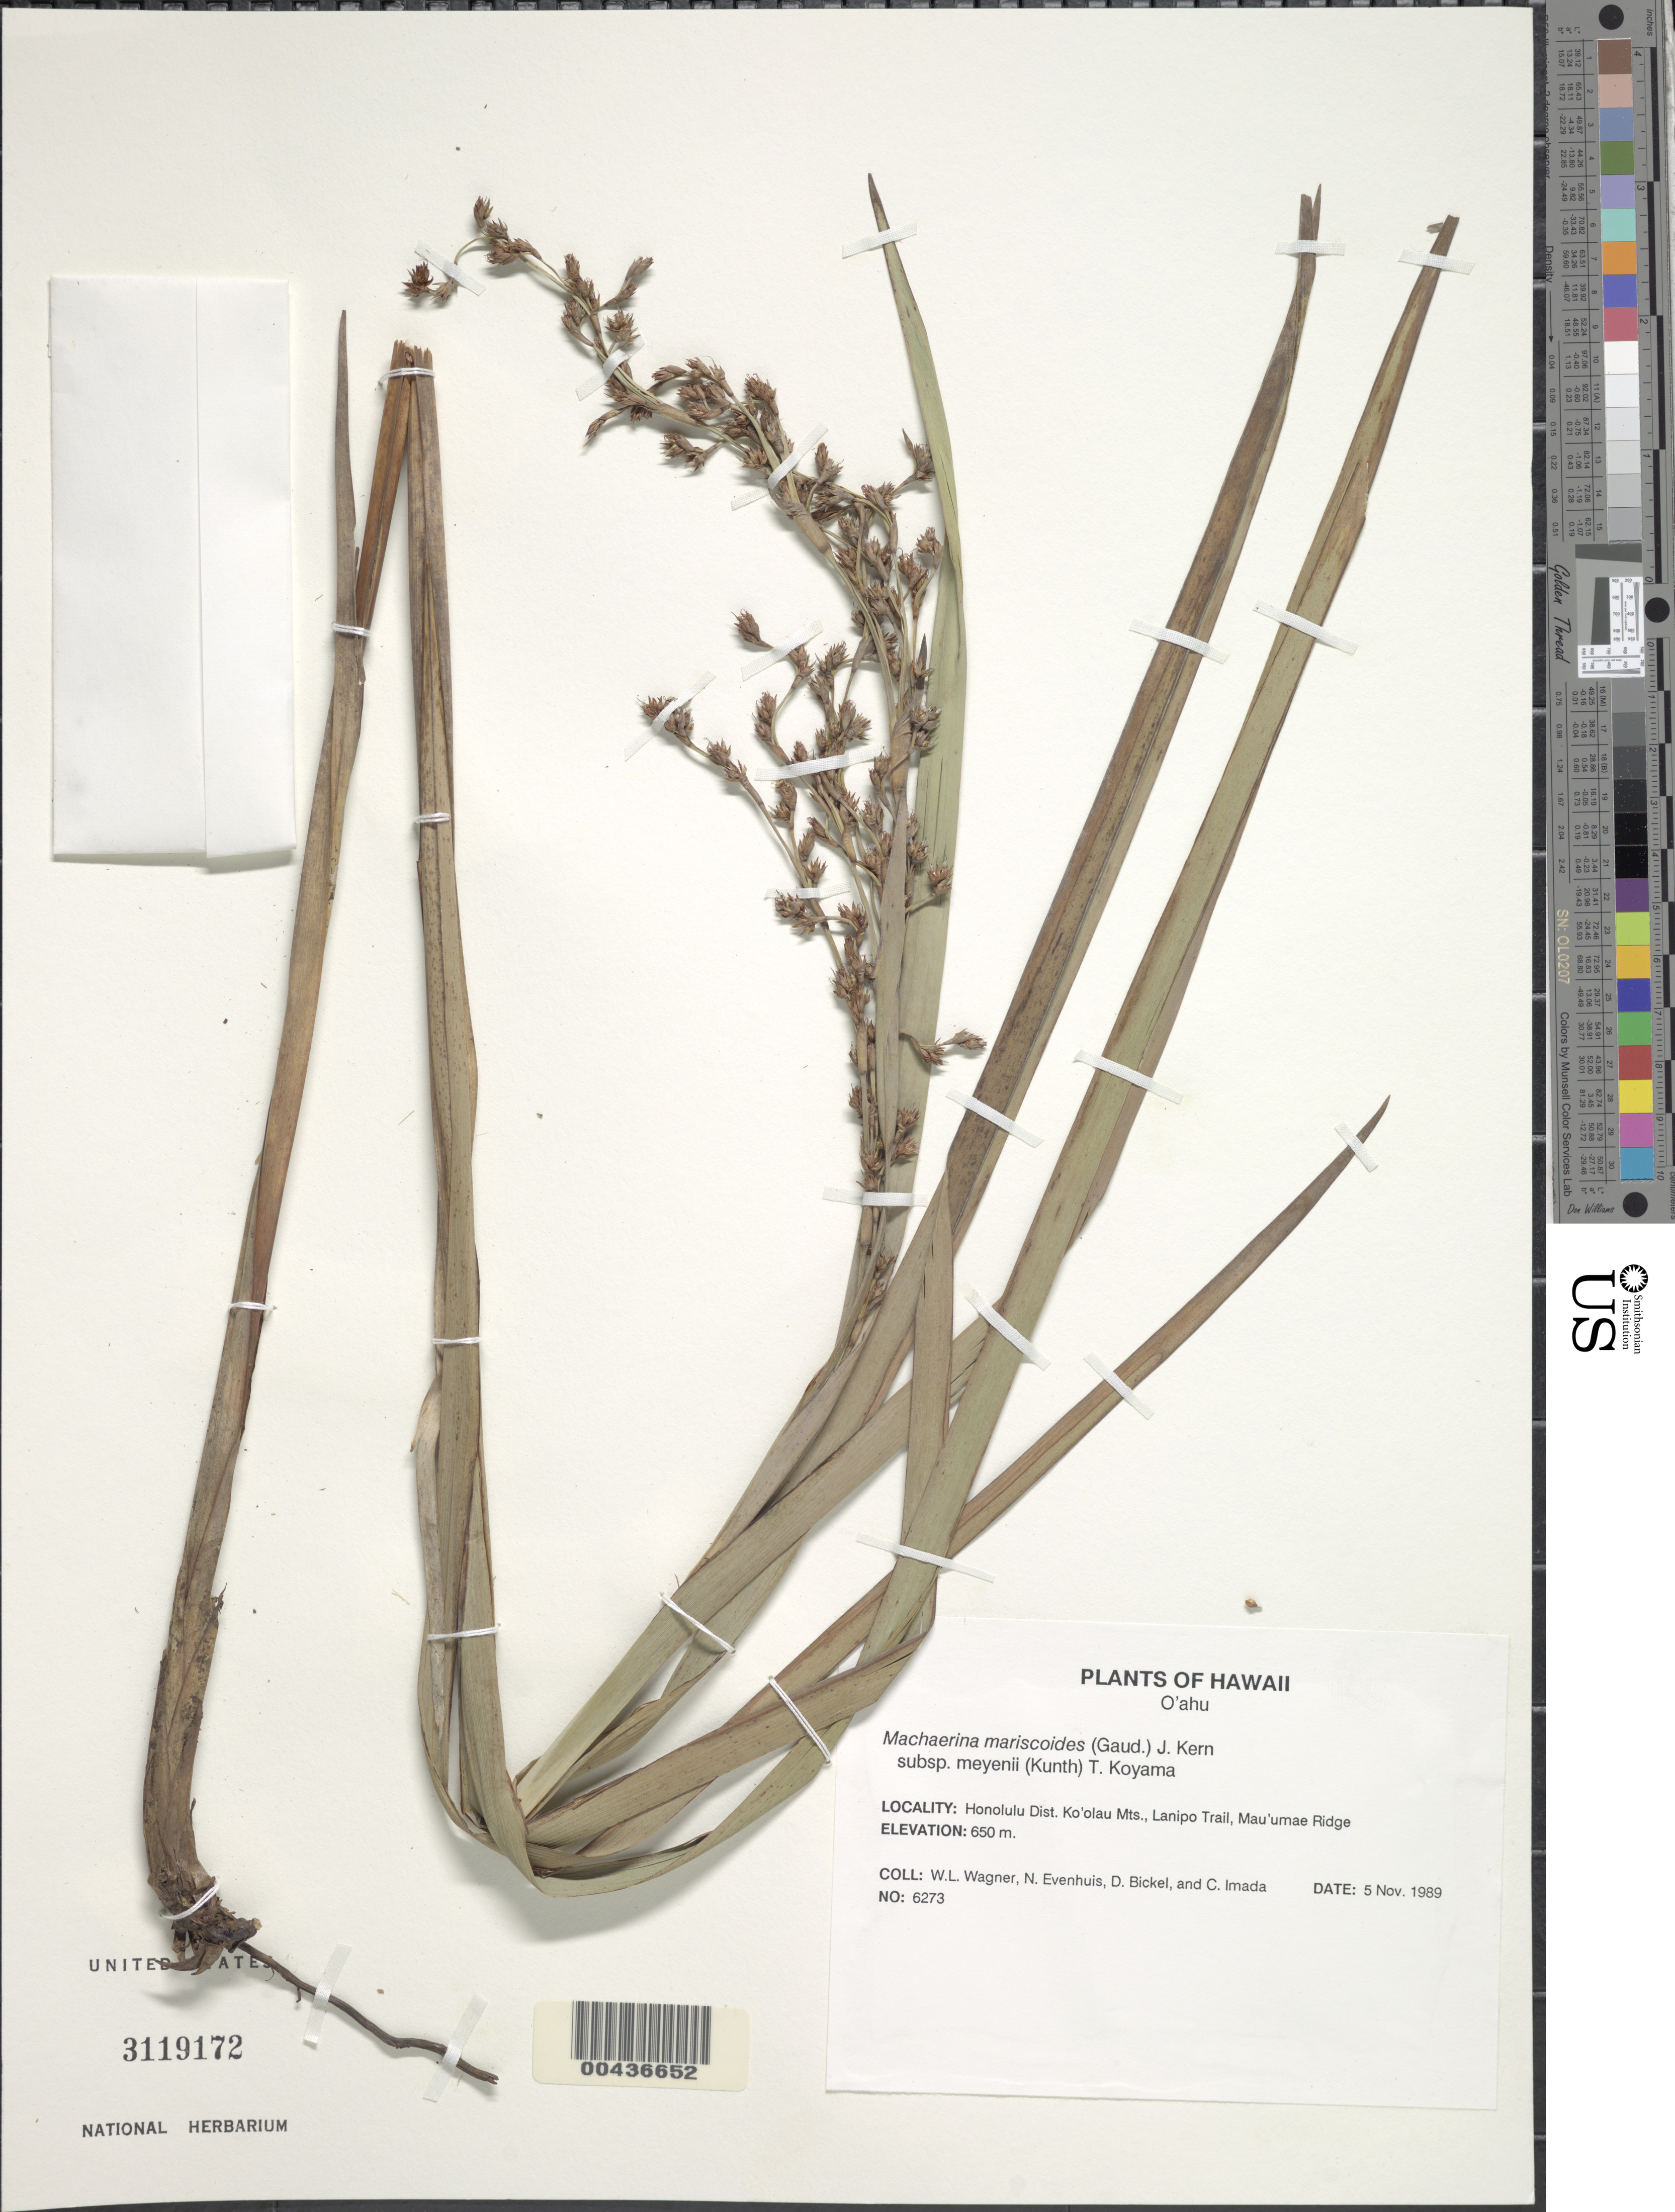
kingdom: Plantae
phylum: Tracheophyta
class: Liliopsida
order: Poales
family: Cyperaceae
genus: Machaerina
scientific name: Machaerina mariscoides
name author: (Gaudich.) J. Kern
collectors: W. L. Wagner, N. Evenhuis, D. Bickel & C. Imada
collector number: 6273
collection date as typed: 5 Nov 1989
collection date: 1989-11-05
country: United States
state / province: Hawaii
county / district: Honolulu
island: Oahu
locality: Honolulu Dist. Ko'olau Mts., Lanipo Trail, Mau'umea Ridge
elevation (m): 650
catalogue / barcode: US 3119172